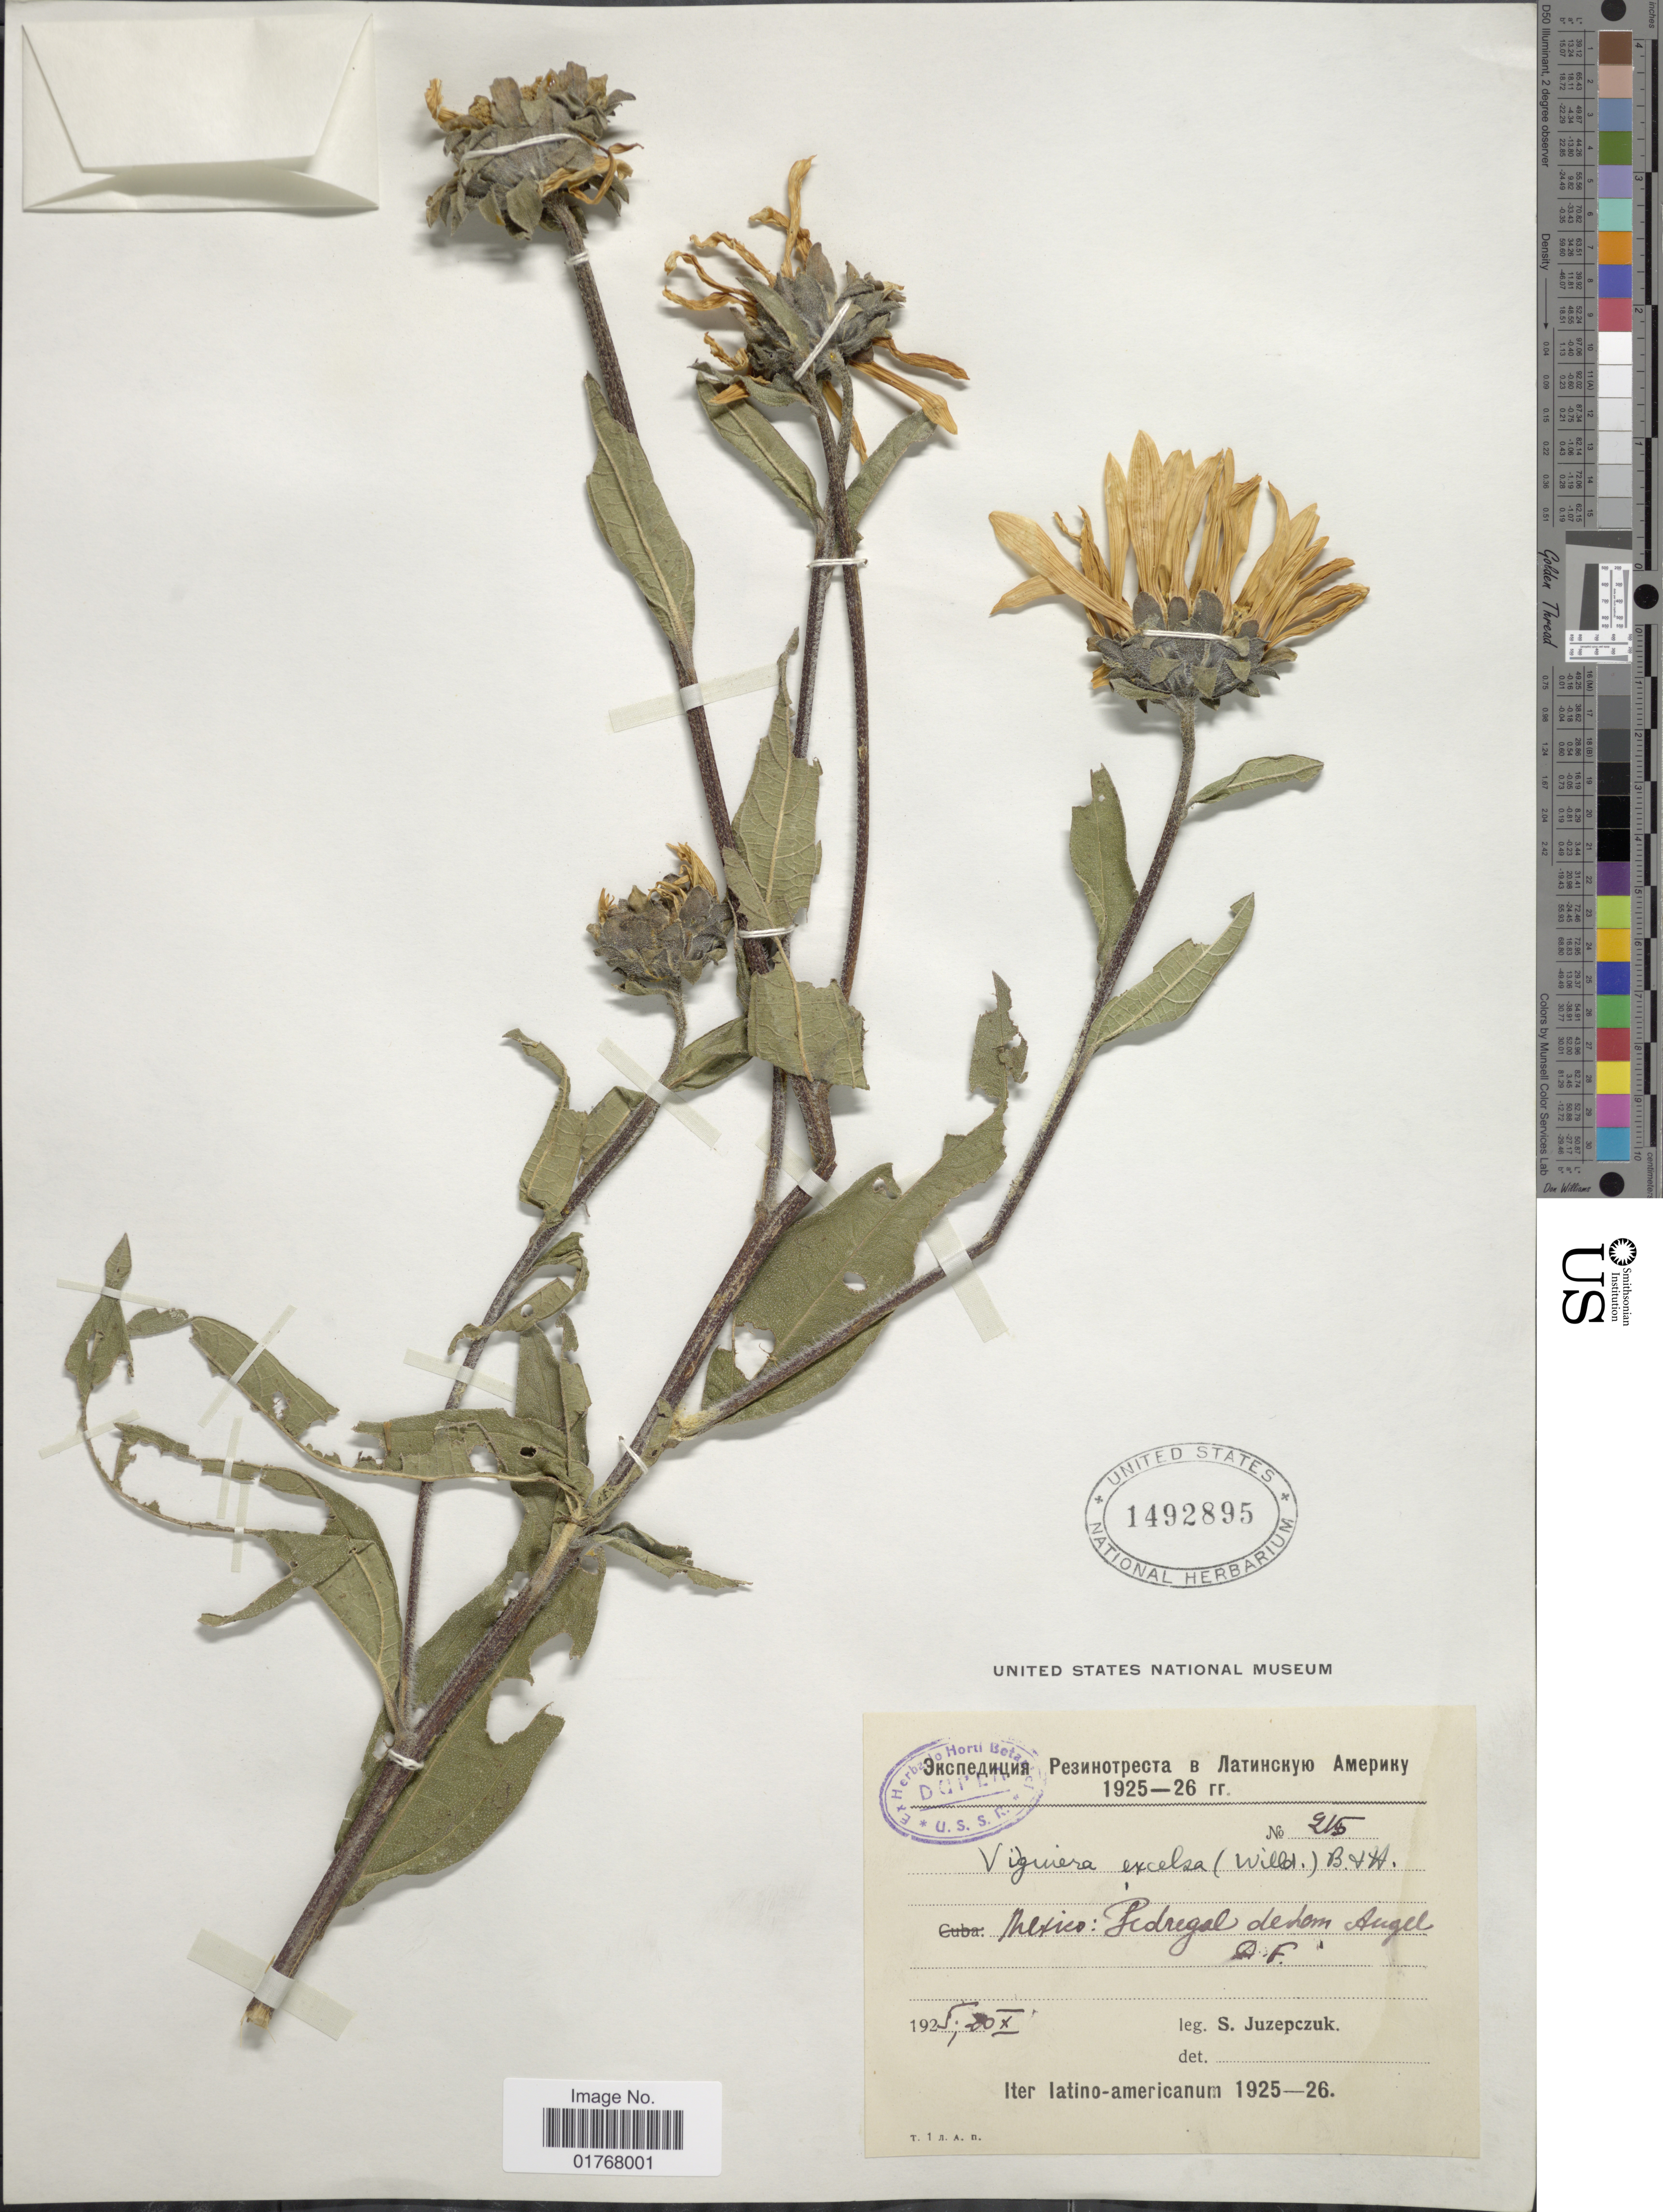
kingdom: Plantae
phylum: Tracheophyta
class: Magnoliopsida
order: Asterales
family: Asteraceae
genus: Viguiera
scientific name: Viguiera excelsa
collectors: S. V. Juzepczuk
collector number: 215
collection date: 1925-10-20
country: Mexico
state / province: Distrito Federal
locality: Pedregal de San Angel, D.F.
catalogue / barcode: US 1492895